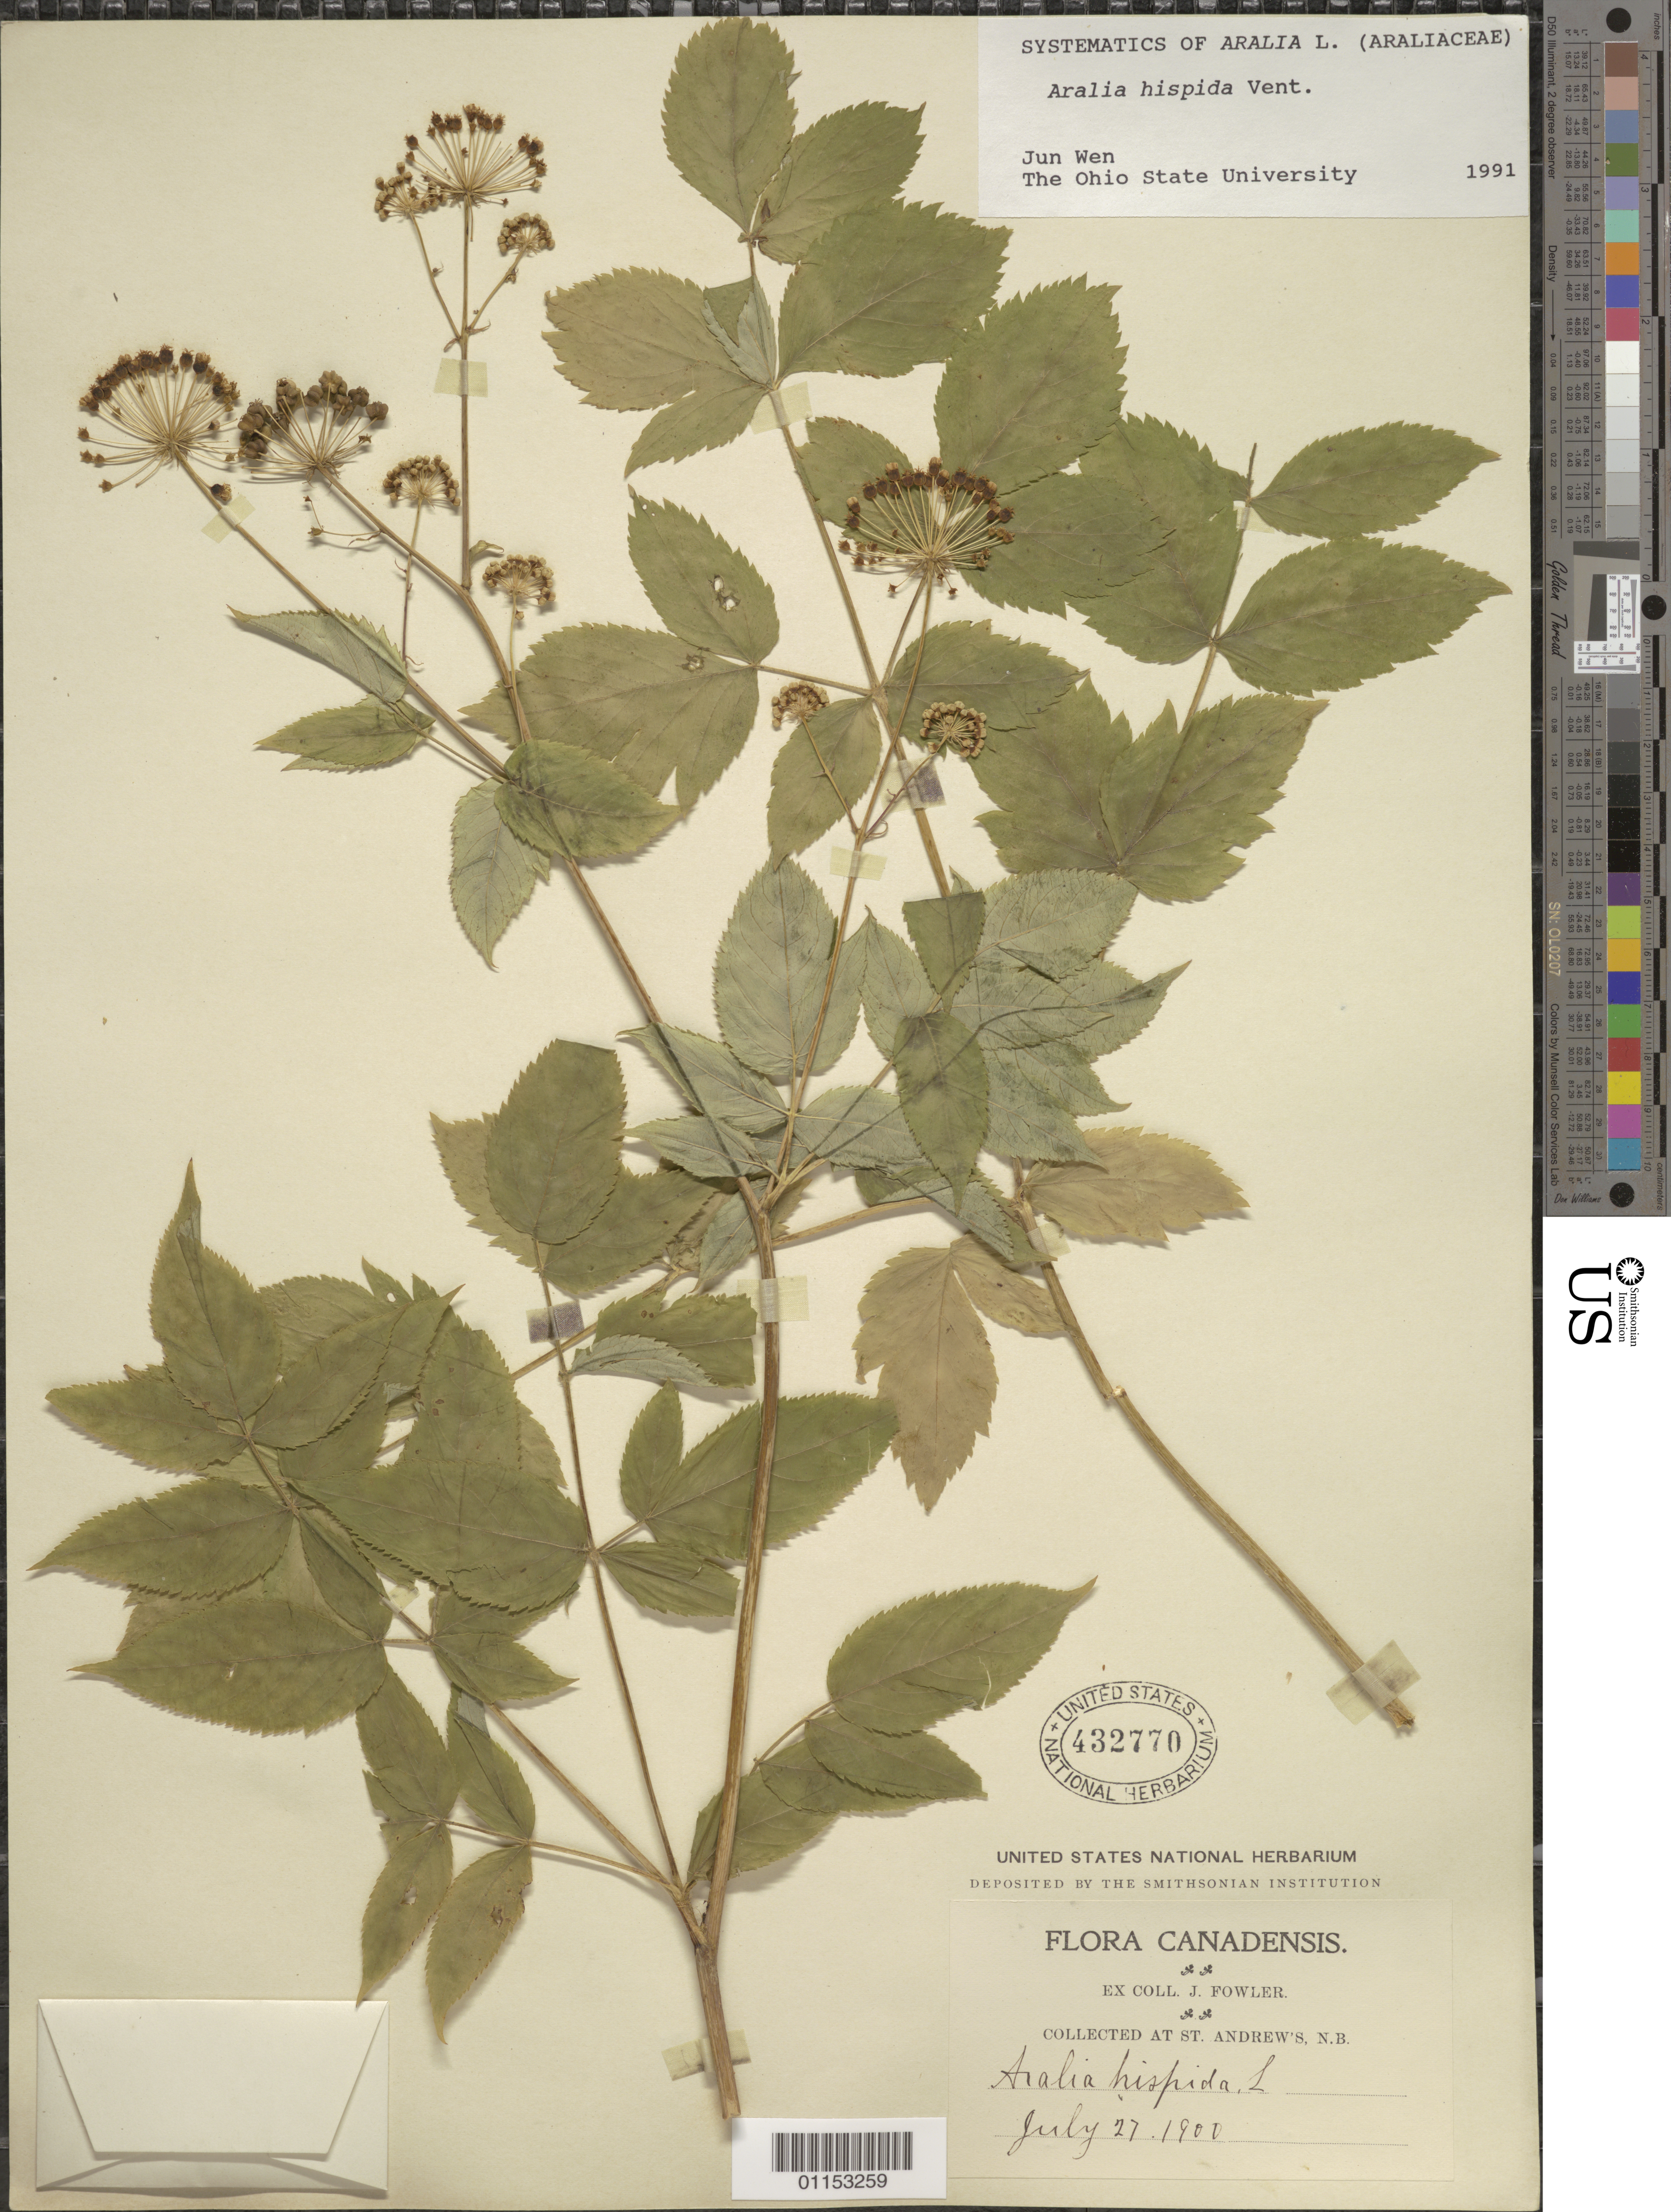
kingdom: Plantae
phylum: Tracheophyta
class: Magnoliopsida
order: Apiales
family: Araliaceae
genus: Aralia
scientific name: Aralia hispida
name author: Vent.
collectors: ex herb. J. Fowler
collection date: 1900-07-27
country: Canada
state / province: New Brunswick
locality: St Andrew.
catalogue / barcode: US 432770